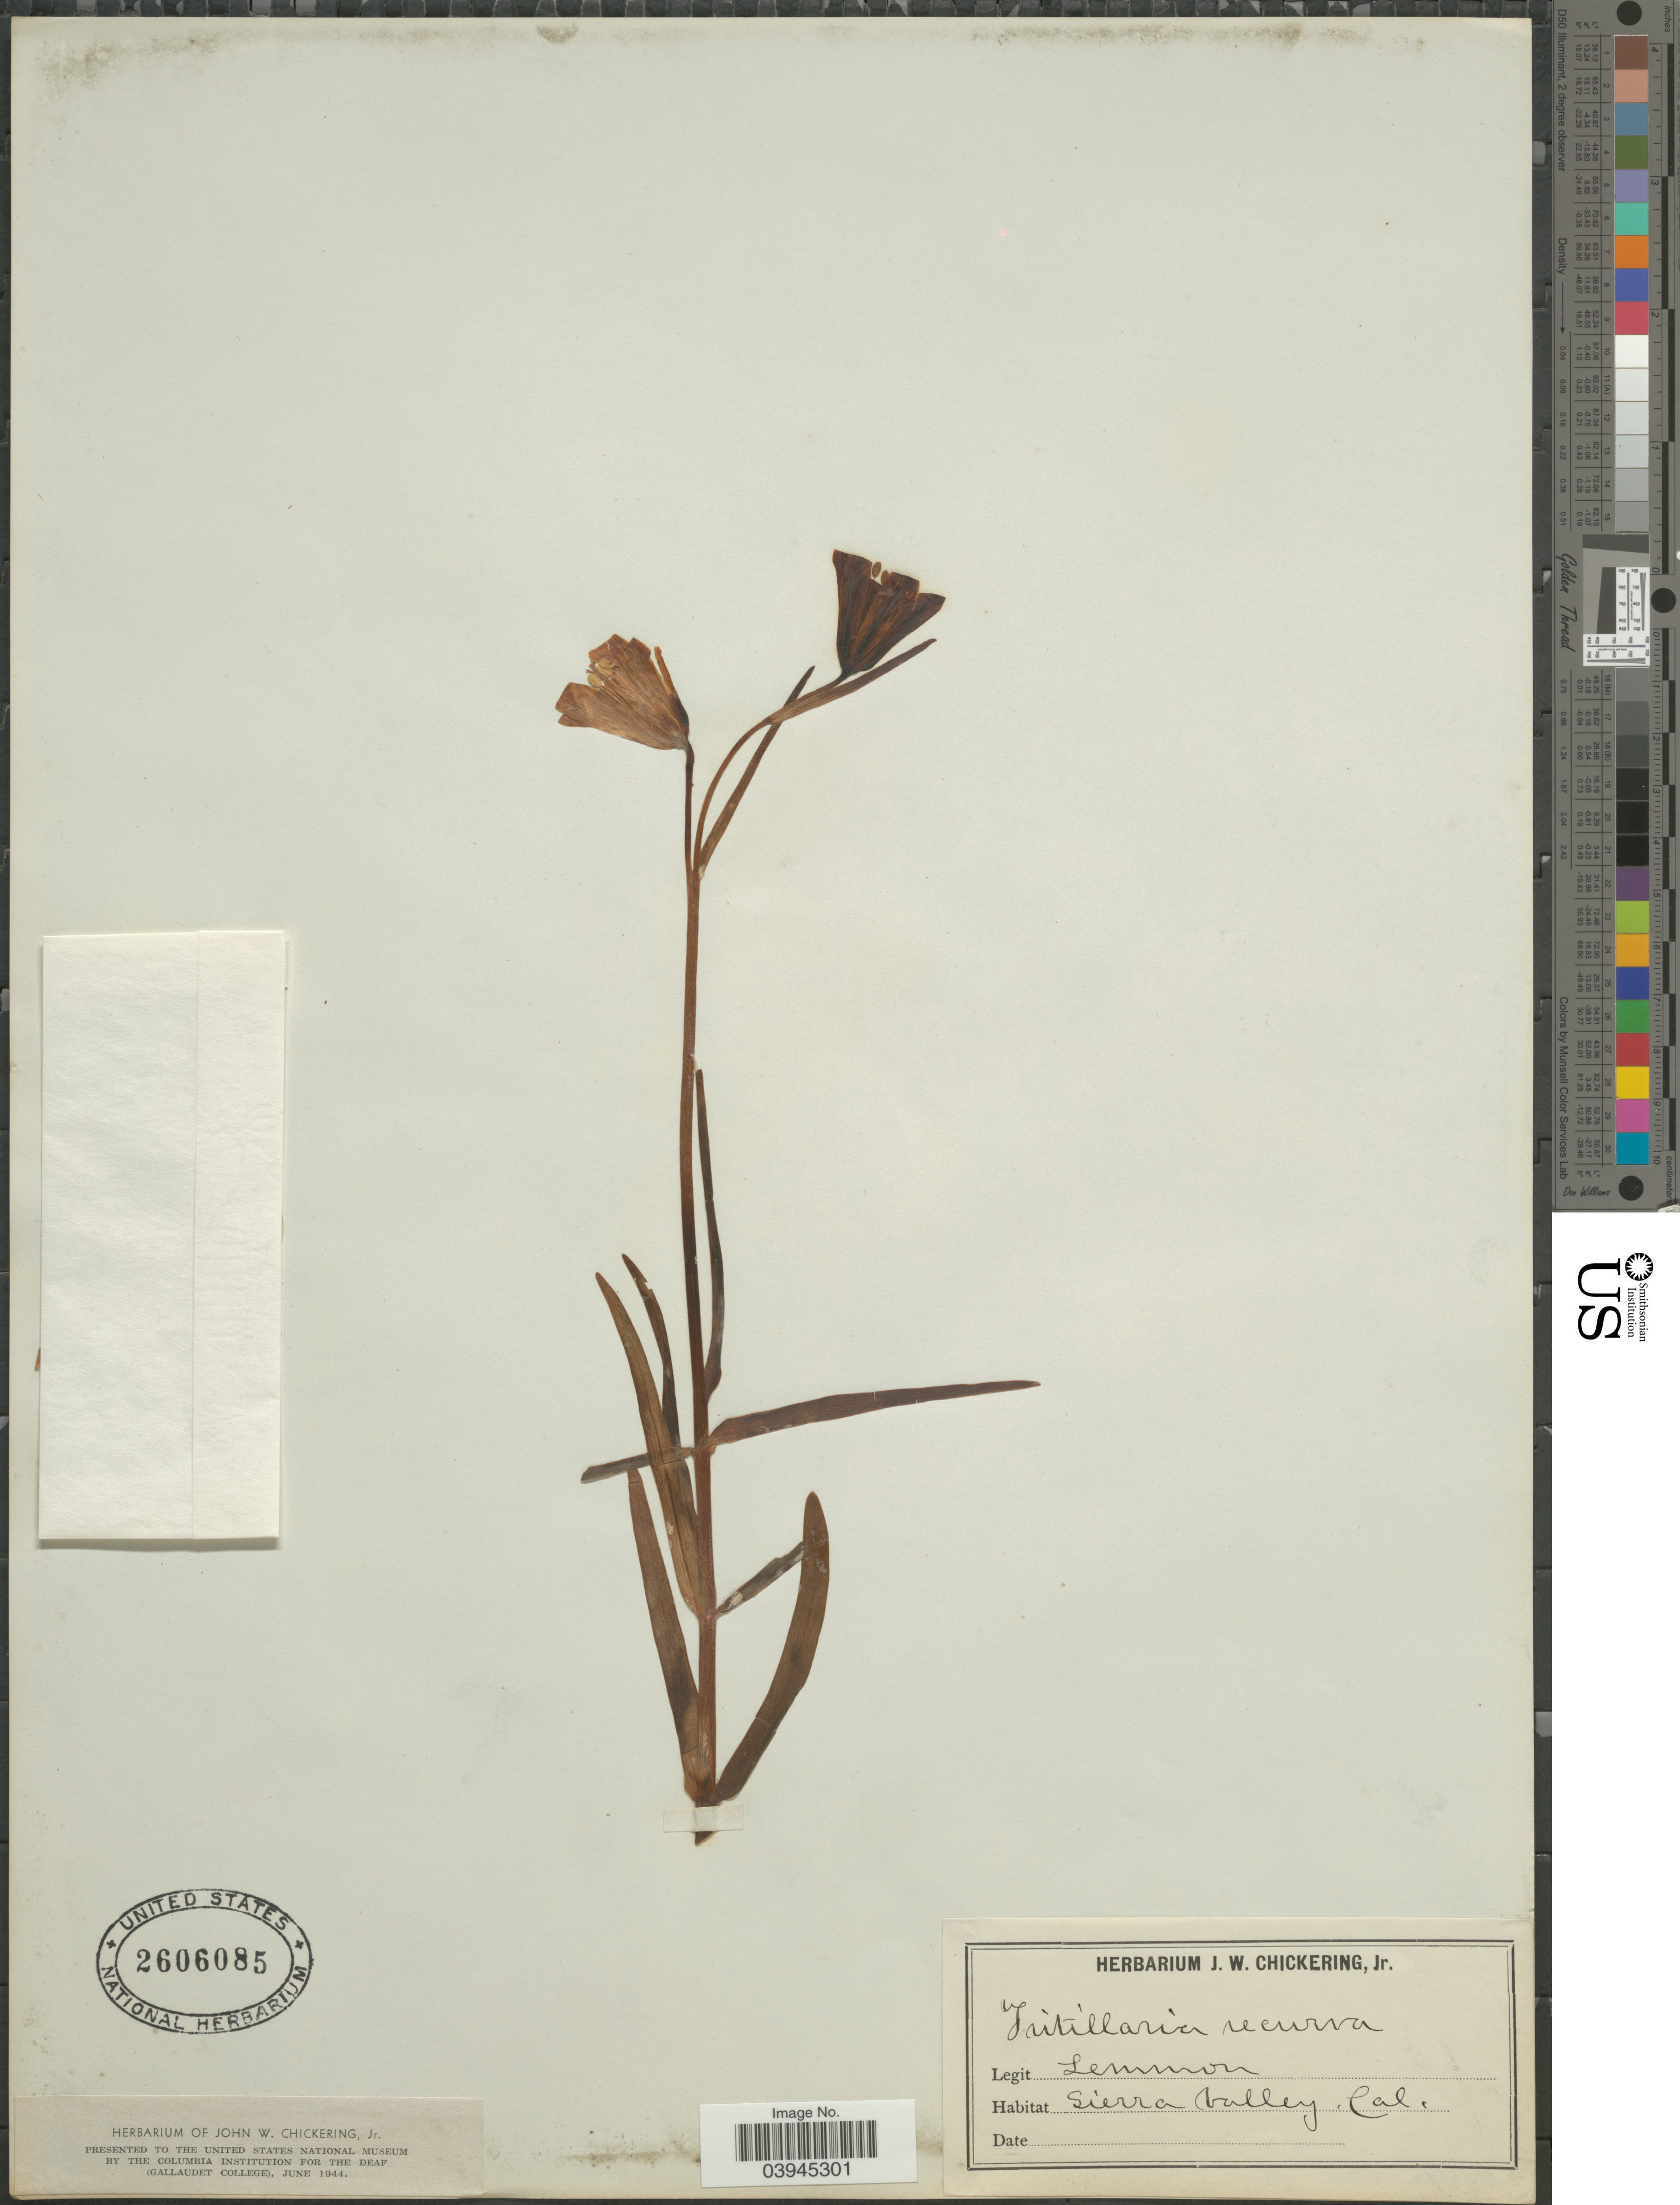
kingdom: Plantae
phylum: Tracheophyta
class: Liliopsida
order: Liliales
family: Liliaceae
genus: Fritillaria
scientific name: Fritillaria recurva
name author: Benth.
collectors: -- Lemmon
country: United States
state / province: California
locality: Sierra Valley.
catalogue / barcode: US 2606085